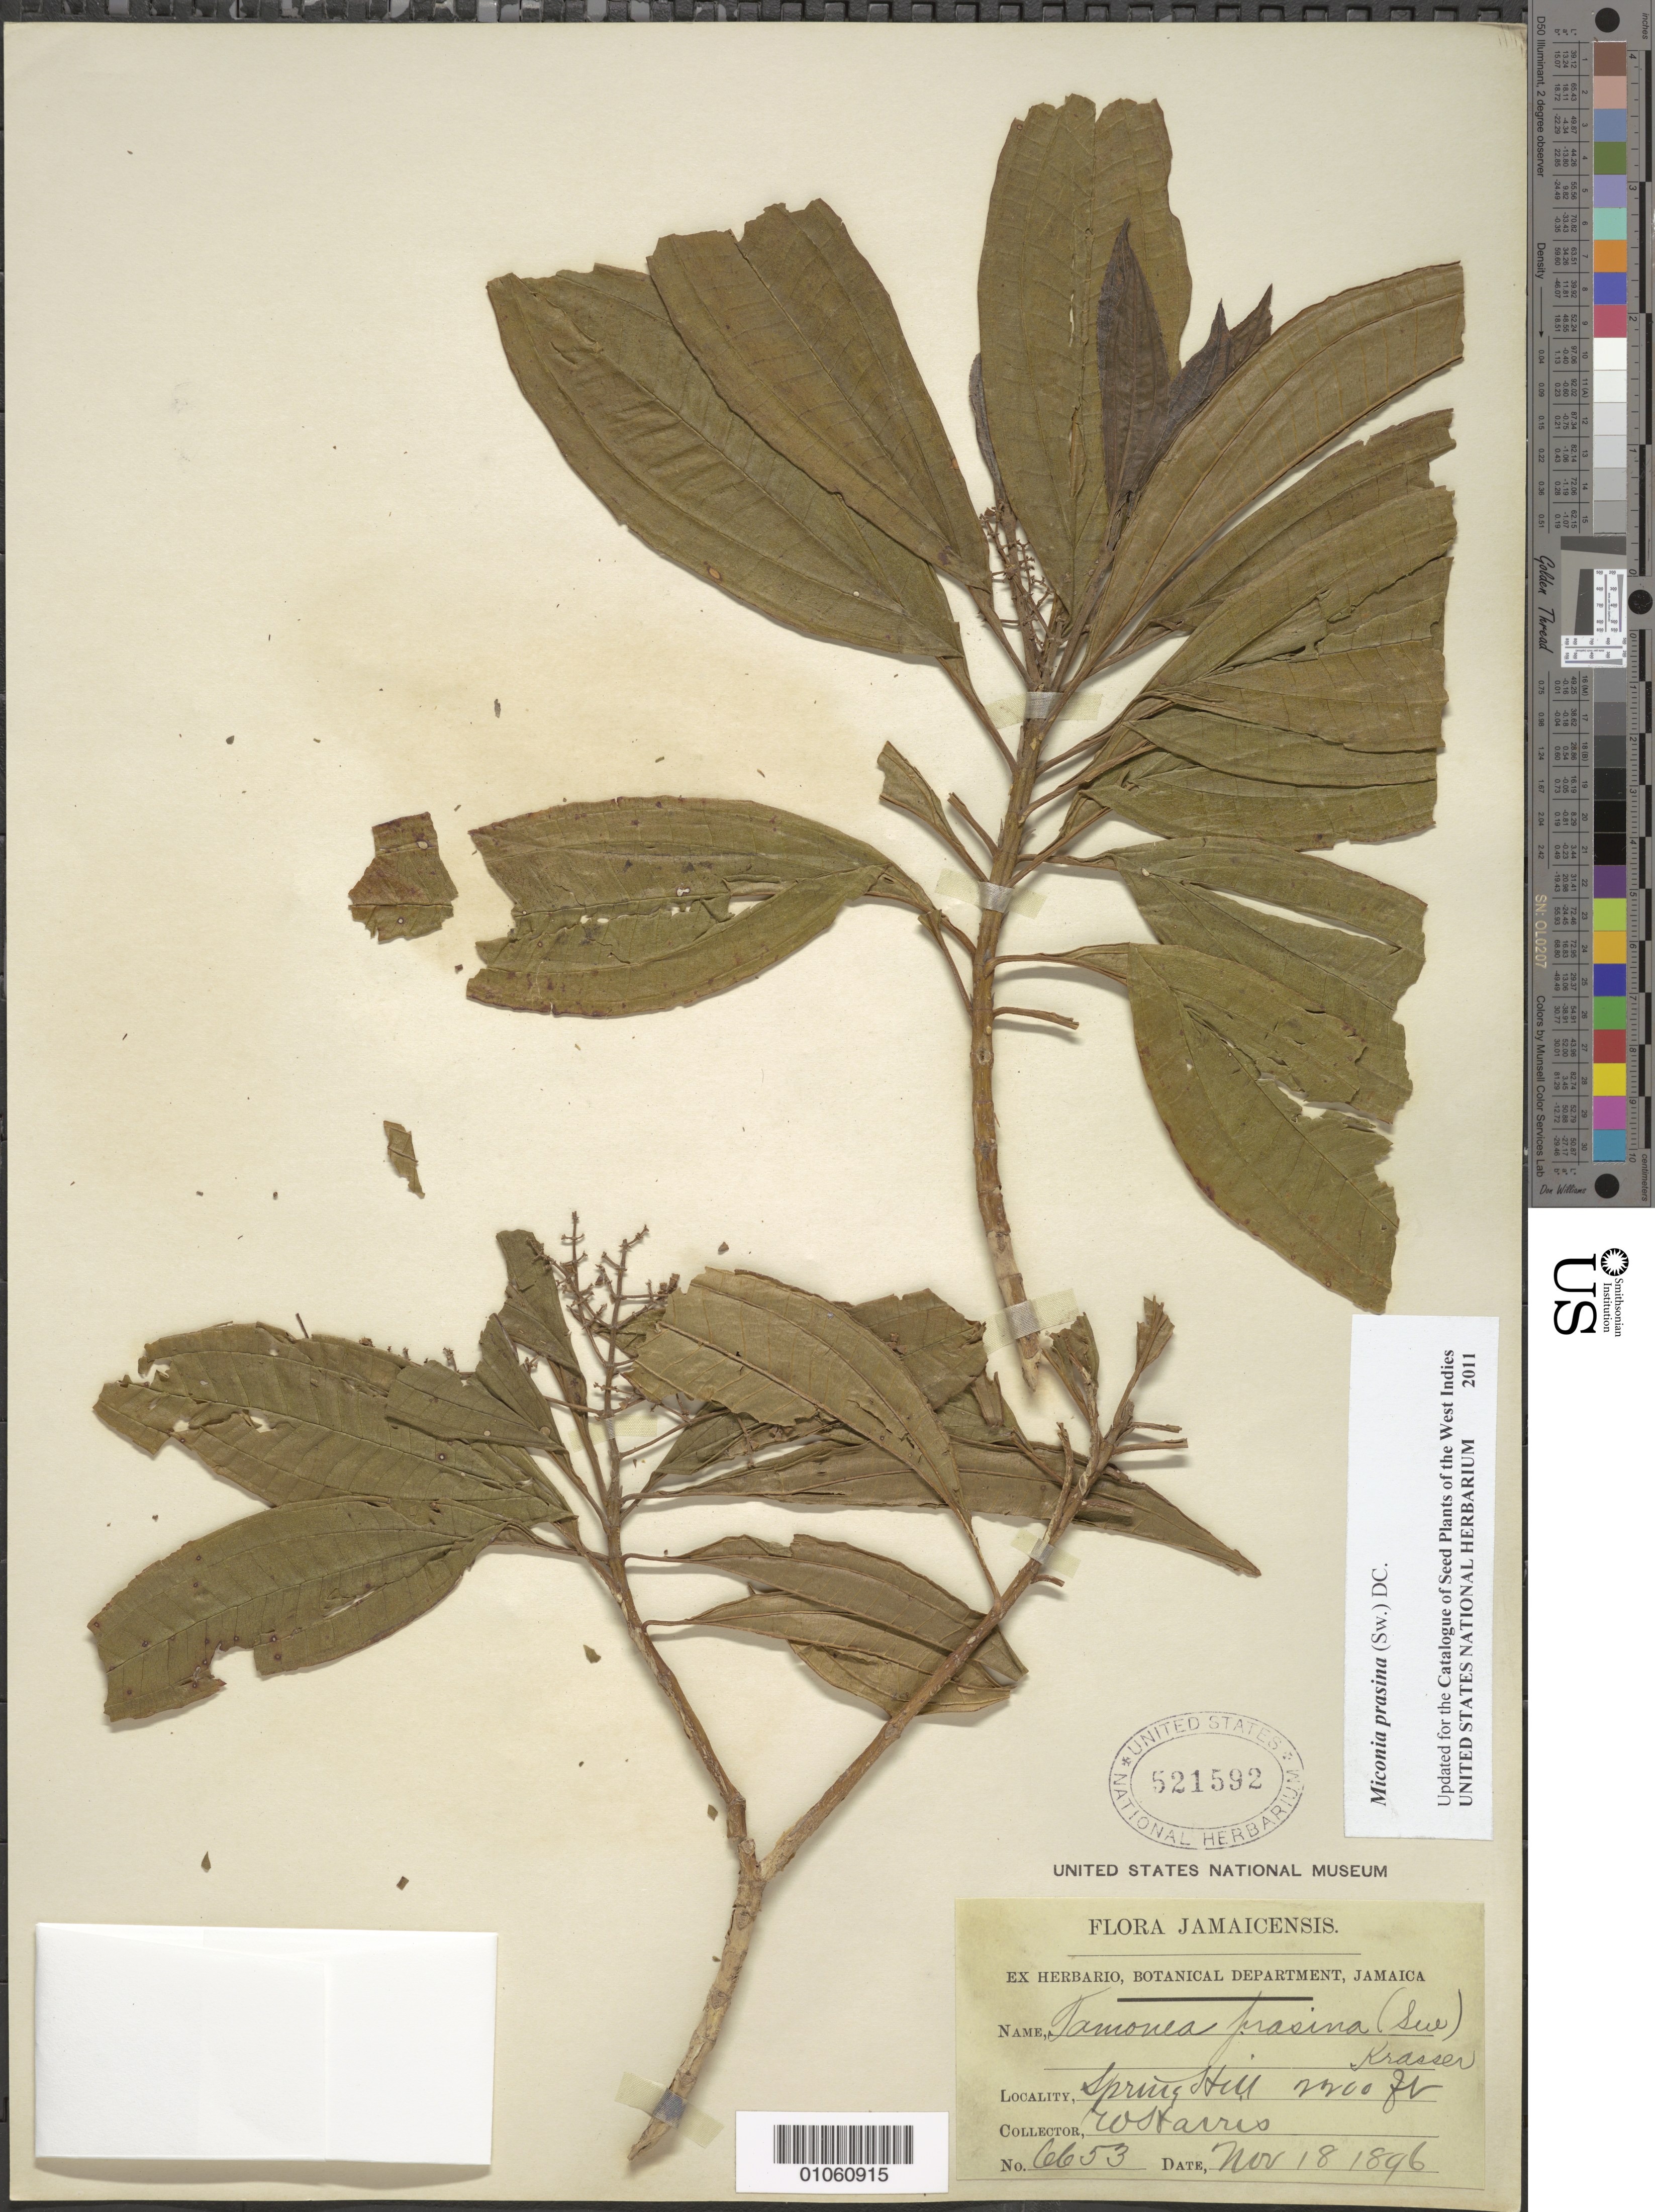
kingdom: Plantae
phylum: Tracheophyta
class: Magnoliopsida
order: Myrtales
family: Melastomataceae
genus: Miconia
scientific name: Miconia prasina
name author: (Sw.) DC.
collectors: W. Harris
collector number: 6653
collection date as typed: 18 Nov 1896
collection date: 1896-11-18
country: Jamaica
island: Jamaica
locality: Spring Hill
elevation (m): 671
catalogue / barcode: US 521592